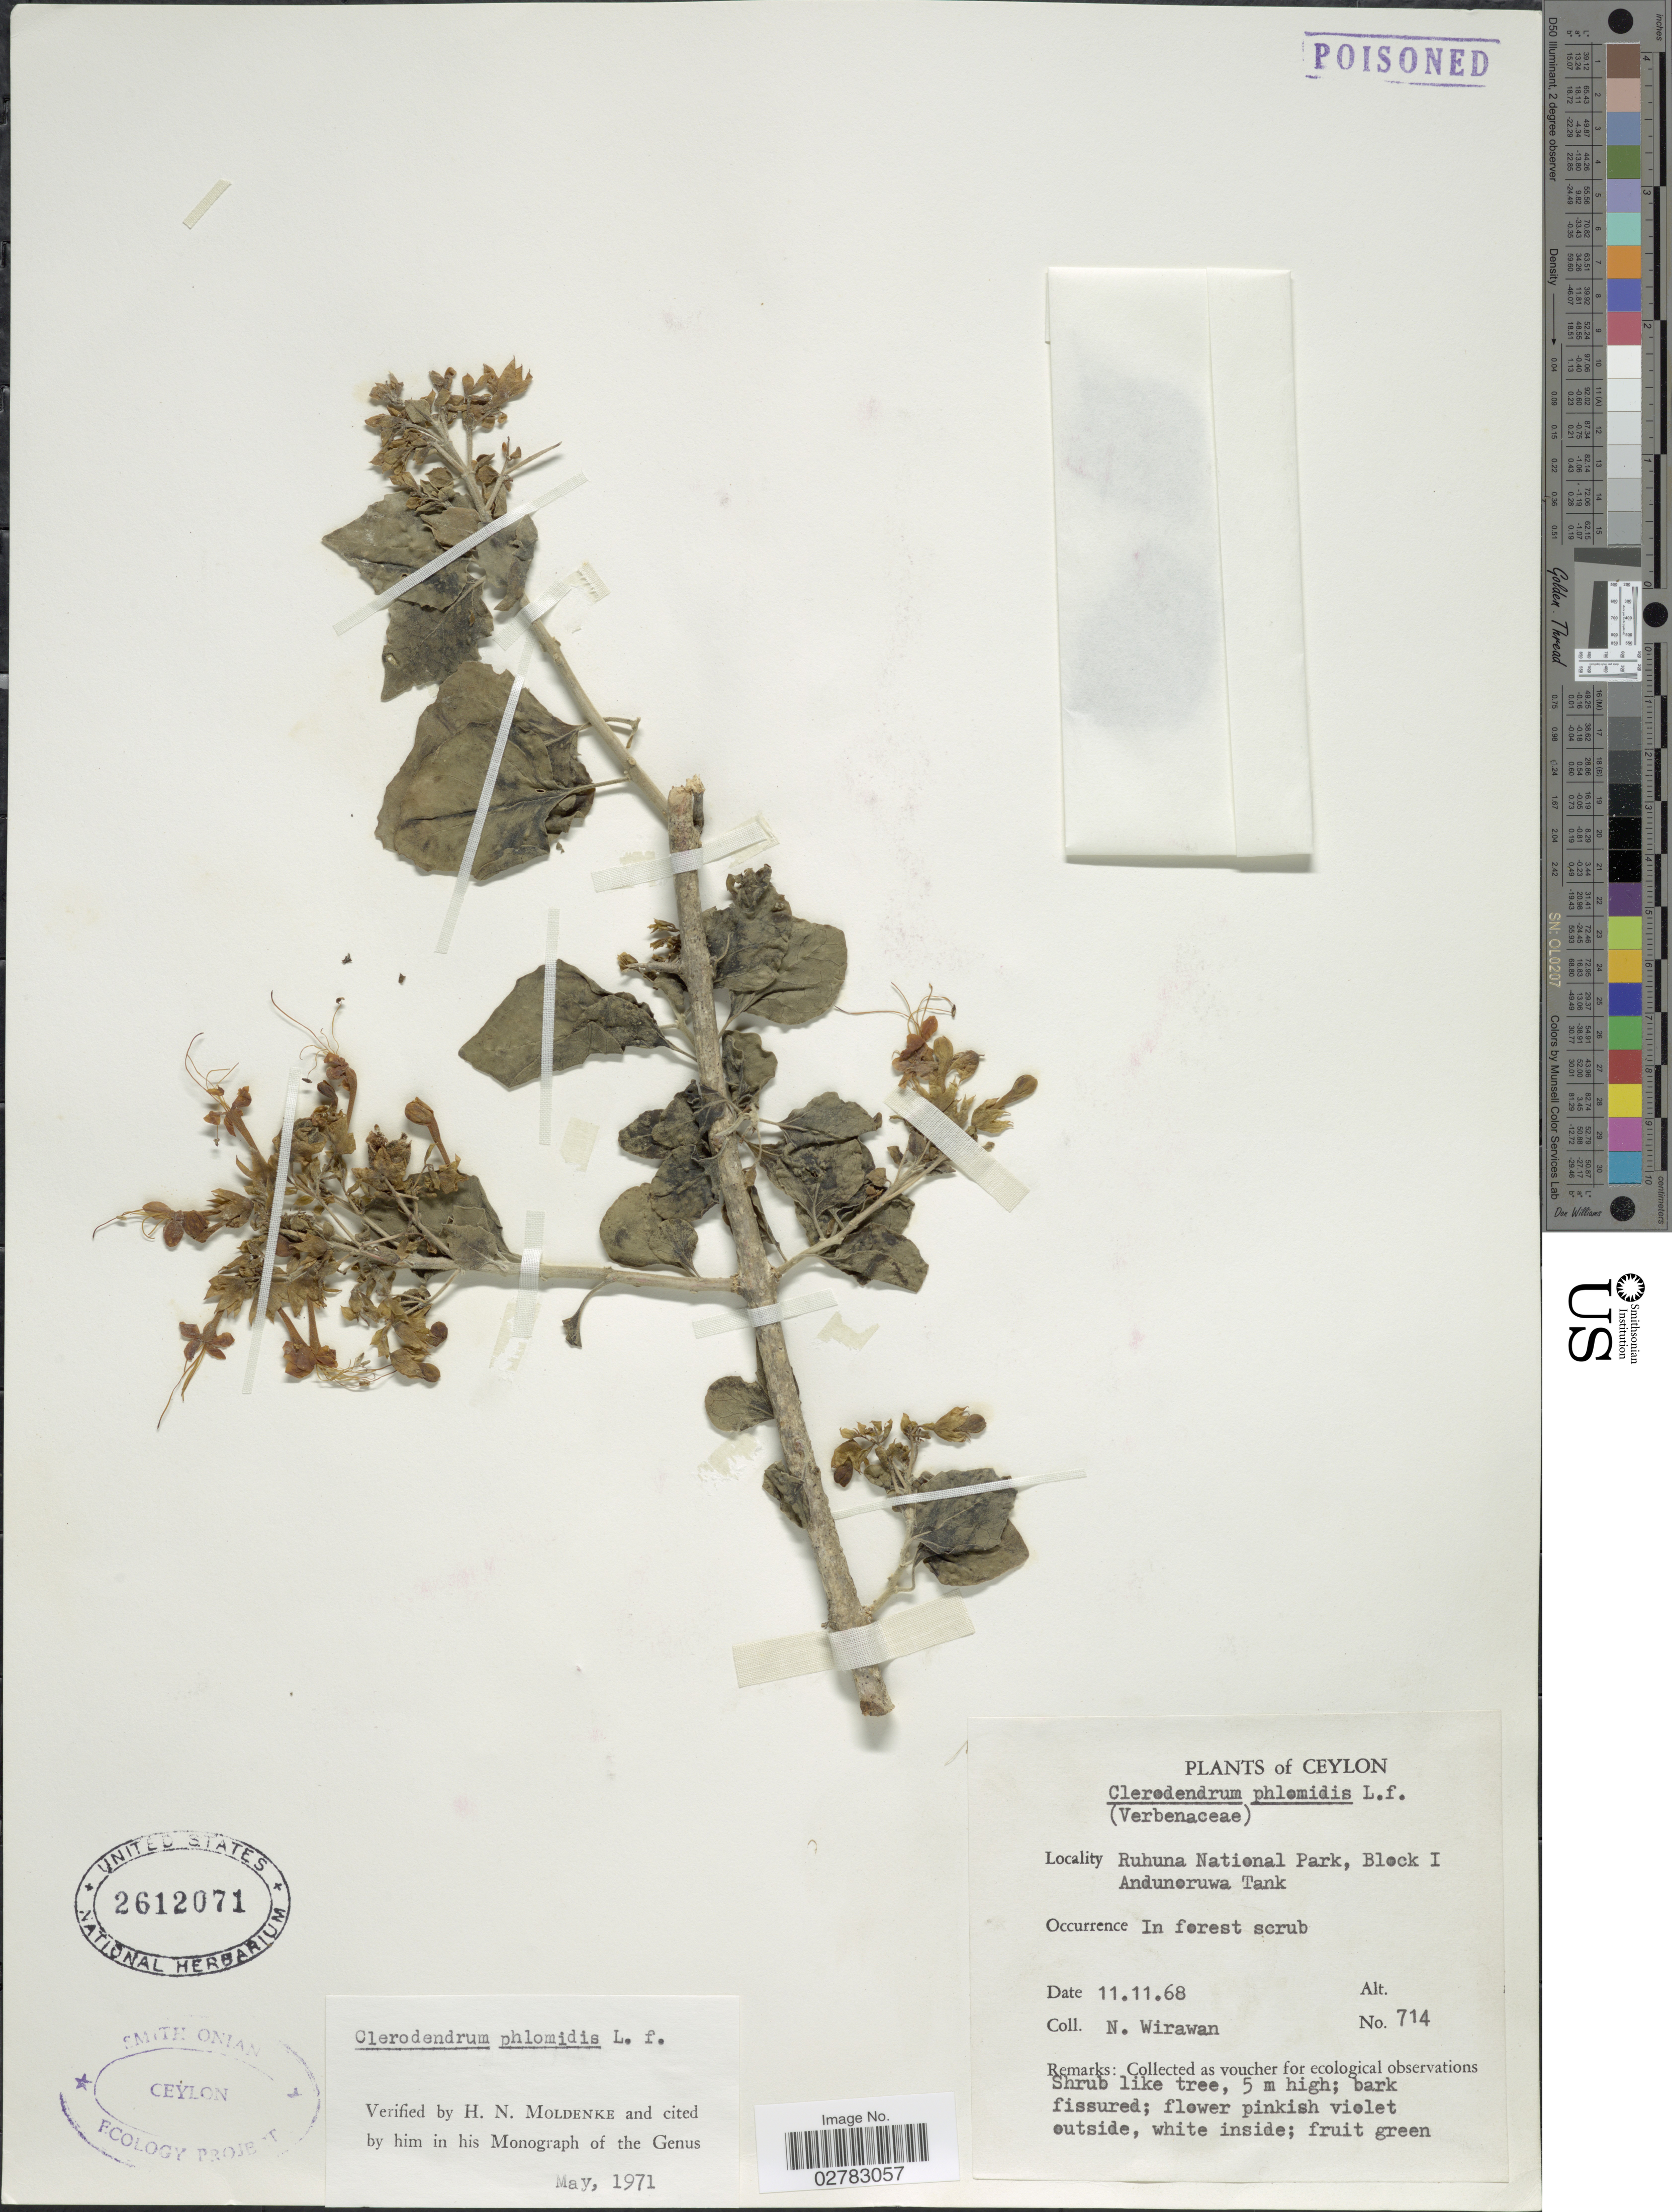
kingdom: Plantae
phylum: Tracheophyta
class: Magnoliopsida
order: Lamiales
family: Lamiaceae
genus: Clerodendrum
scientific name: Clerodendrum phlomidis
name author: L. f.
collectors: N. Wirawan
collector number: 714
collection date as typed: Transcribed d/m/y: 11/11/68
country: Sri Lanka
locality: Ceylon. Ruhuna National Park, Block I. Andunoruwa Tank.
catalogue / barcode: US 2612071